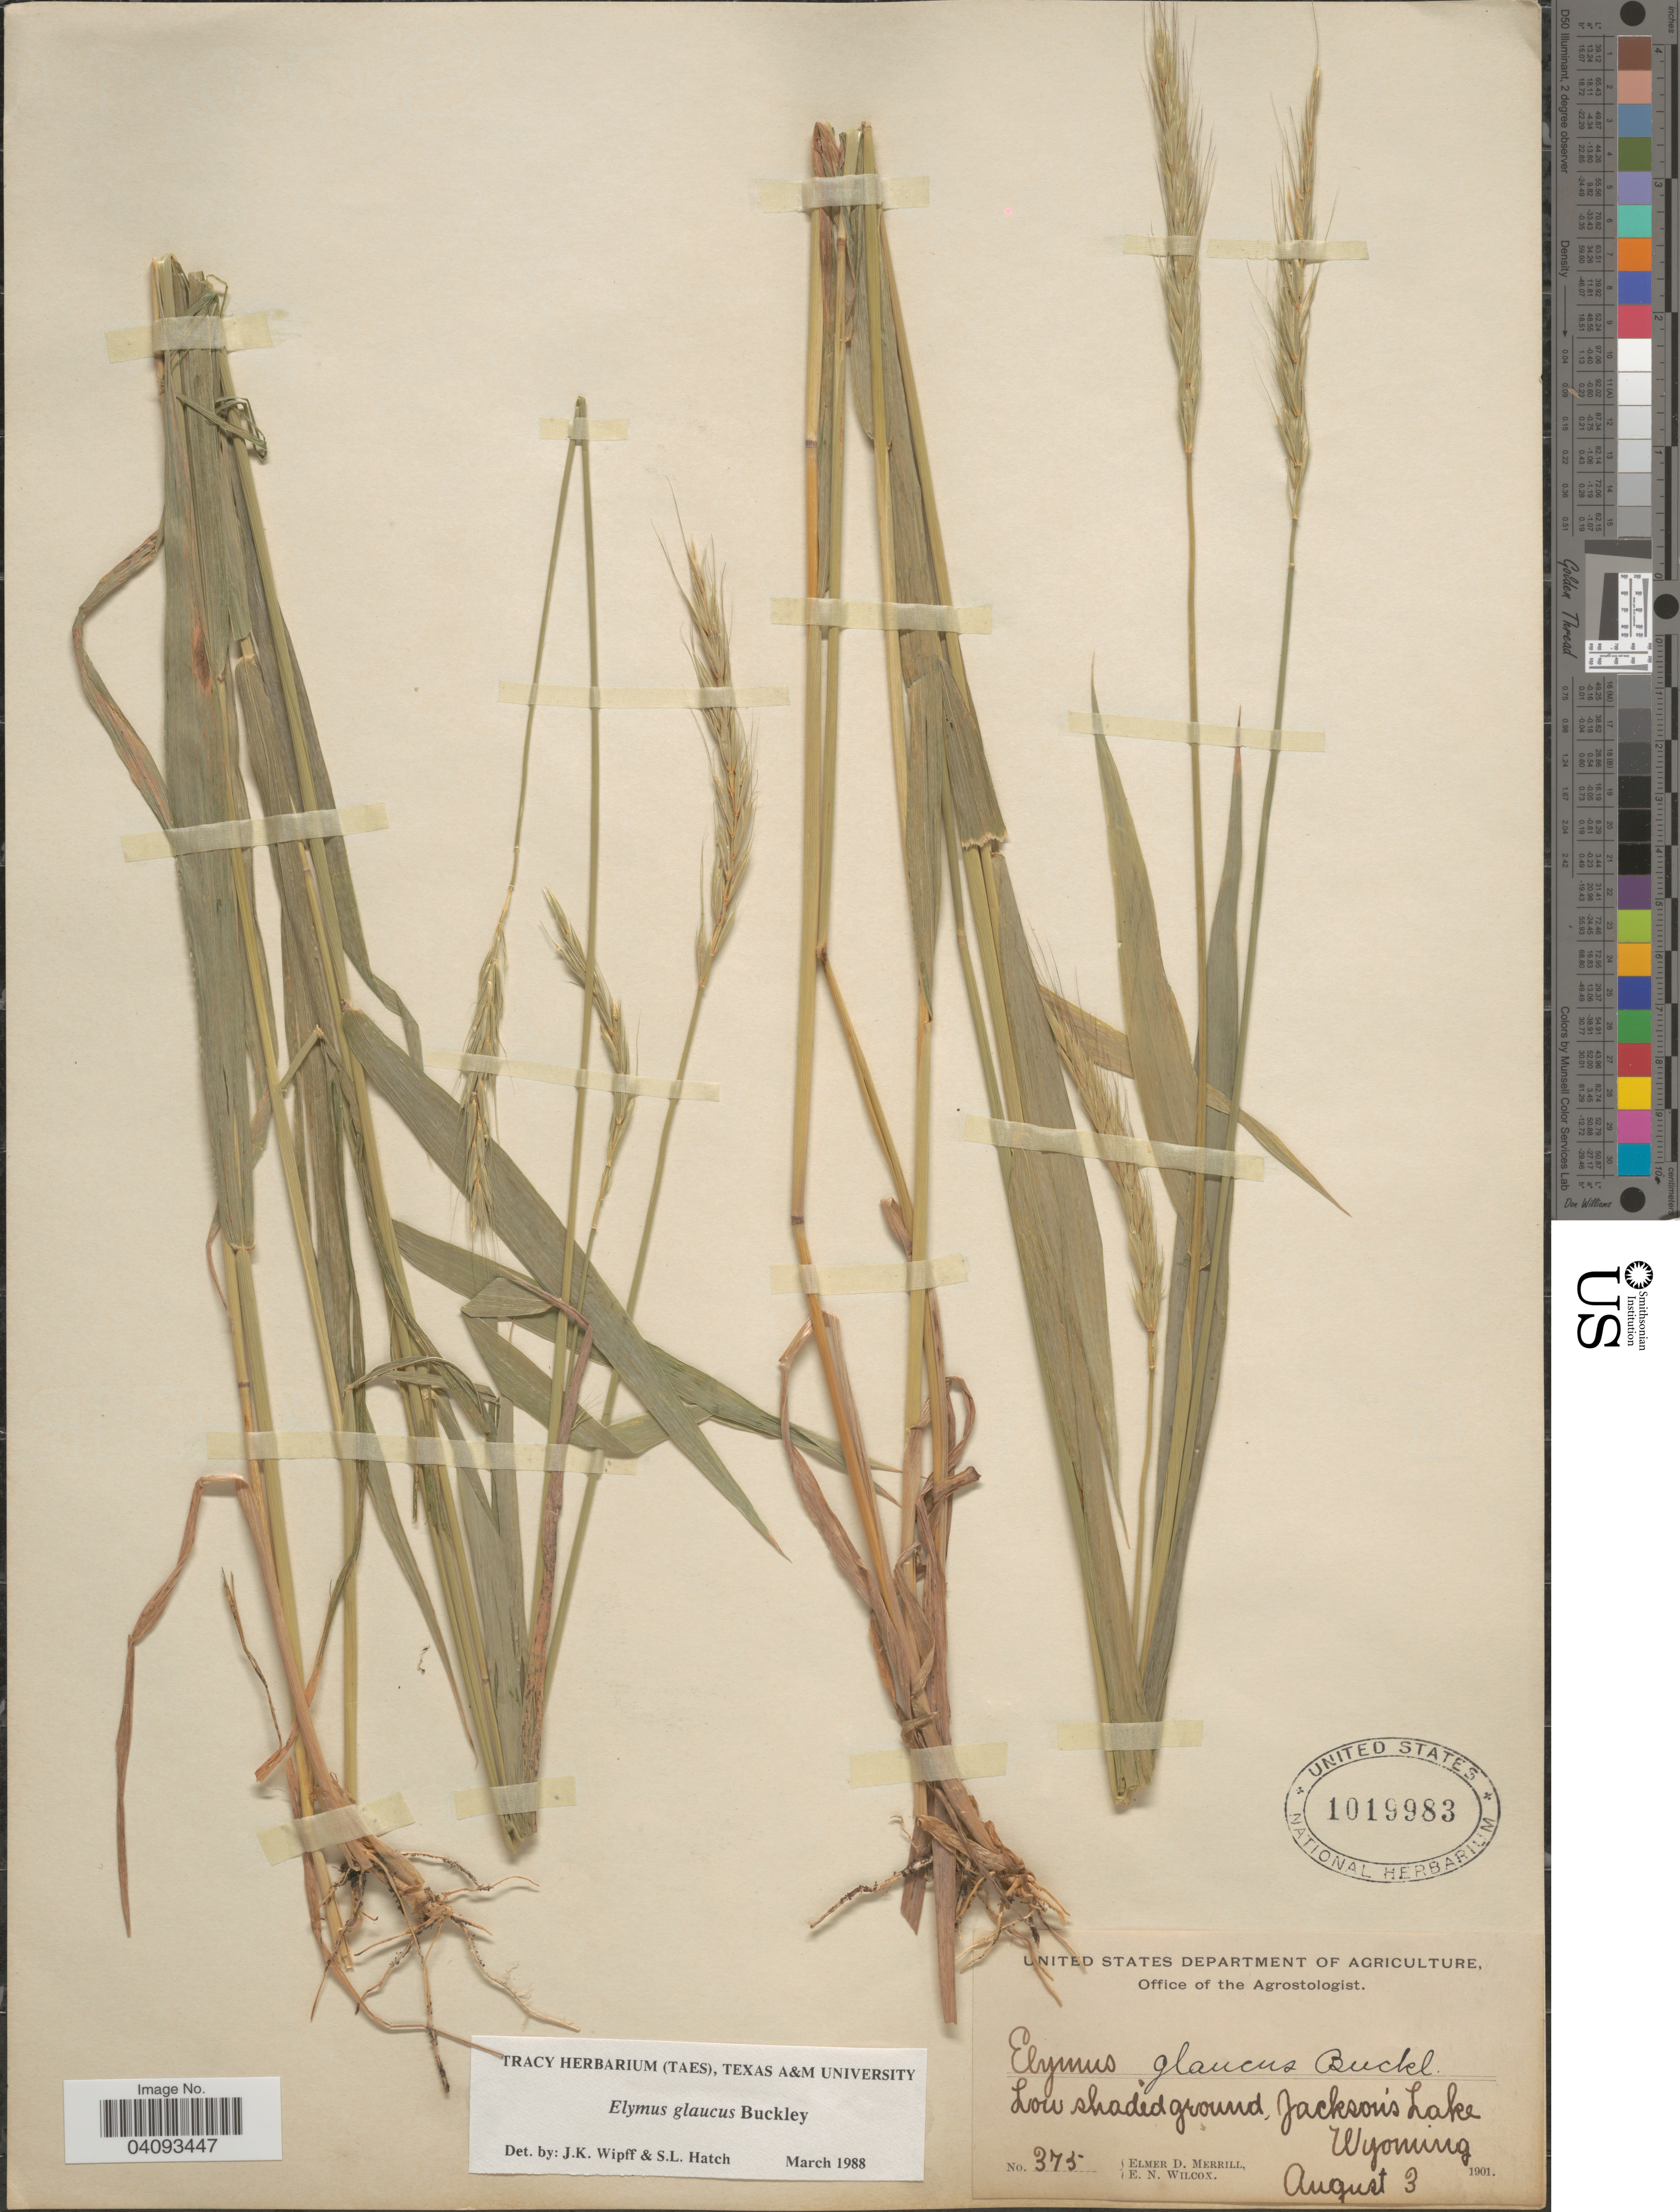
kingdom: Plantae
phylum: Tracheophyta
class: Liliopsida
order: Poales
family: Poaceae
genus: Elymus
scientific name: Elymus glaucus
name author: Buckley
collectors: E. D. Merrill & E. Wilcox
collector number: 375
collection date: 1901-08-03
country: United States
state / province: Wyoming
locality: Low shaded ground, Jackson's Lake.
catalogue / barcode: US 1019983